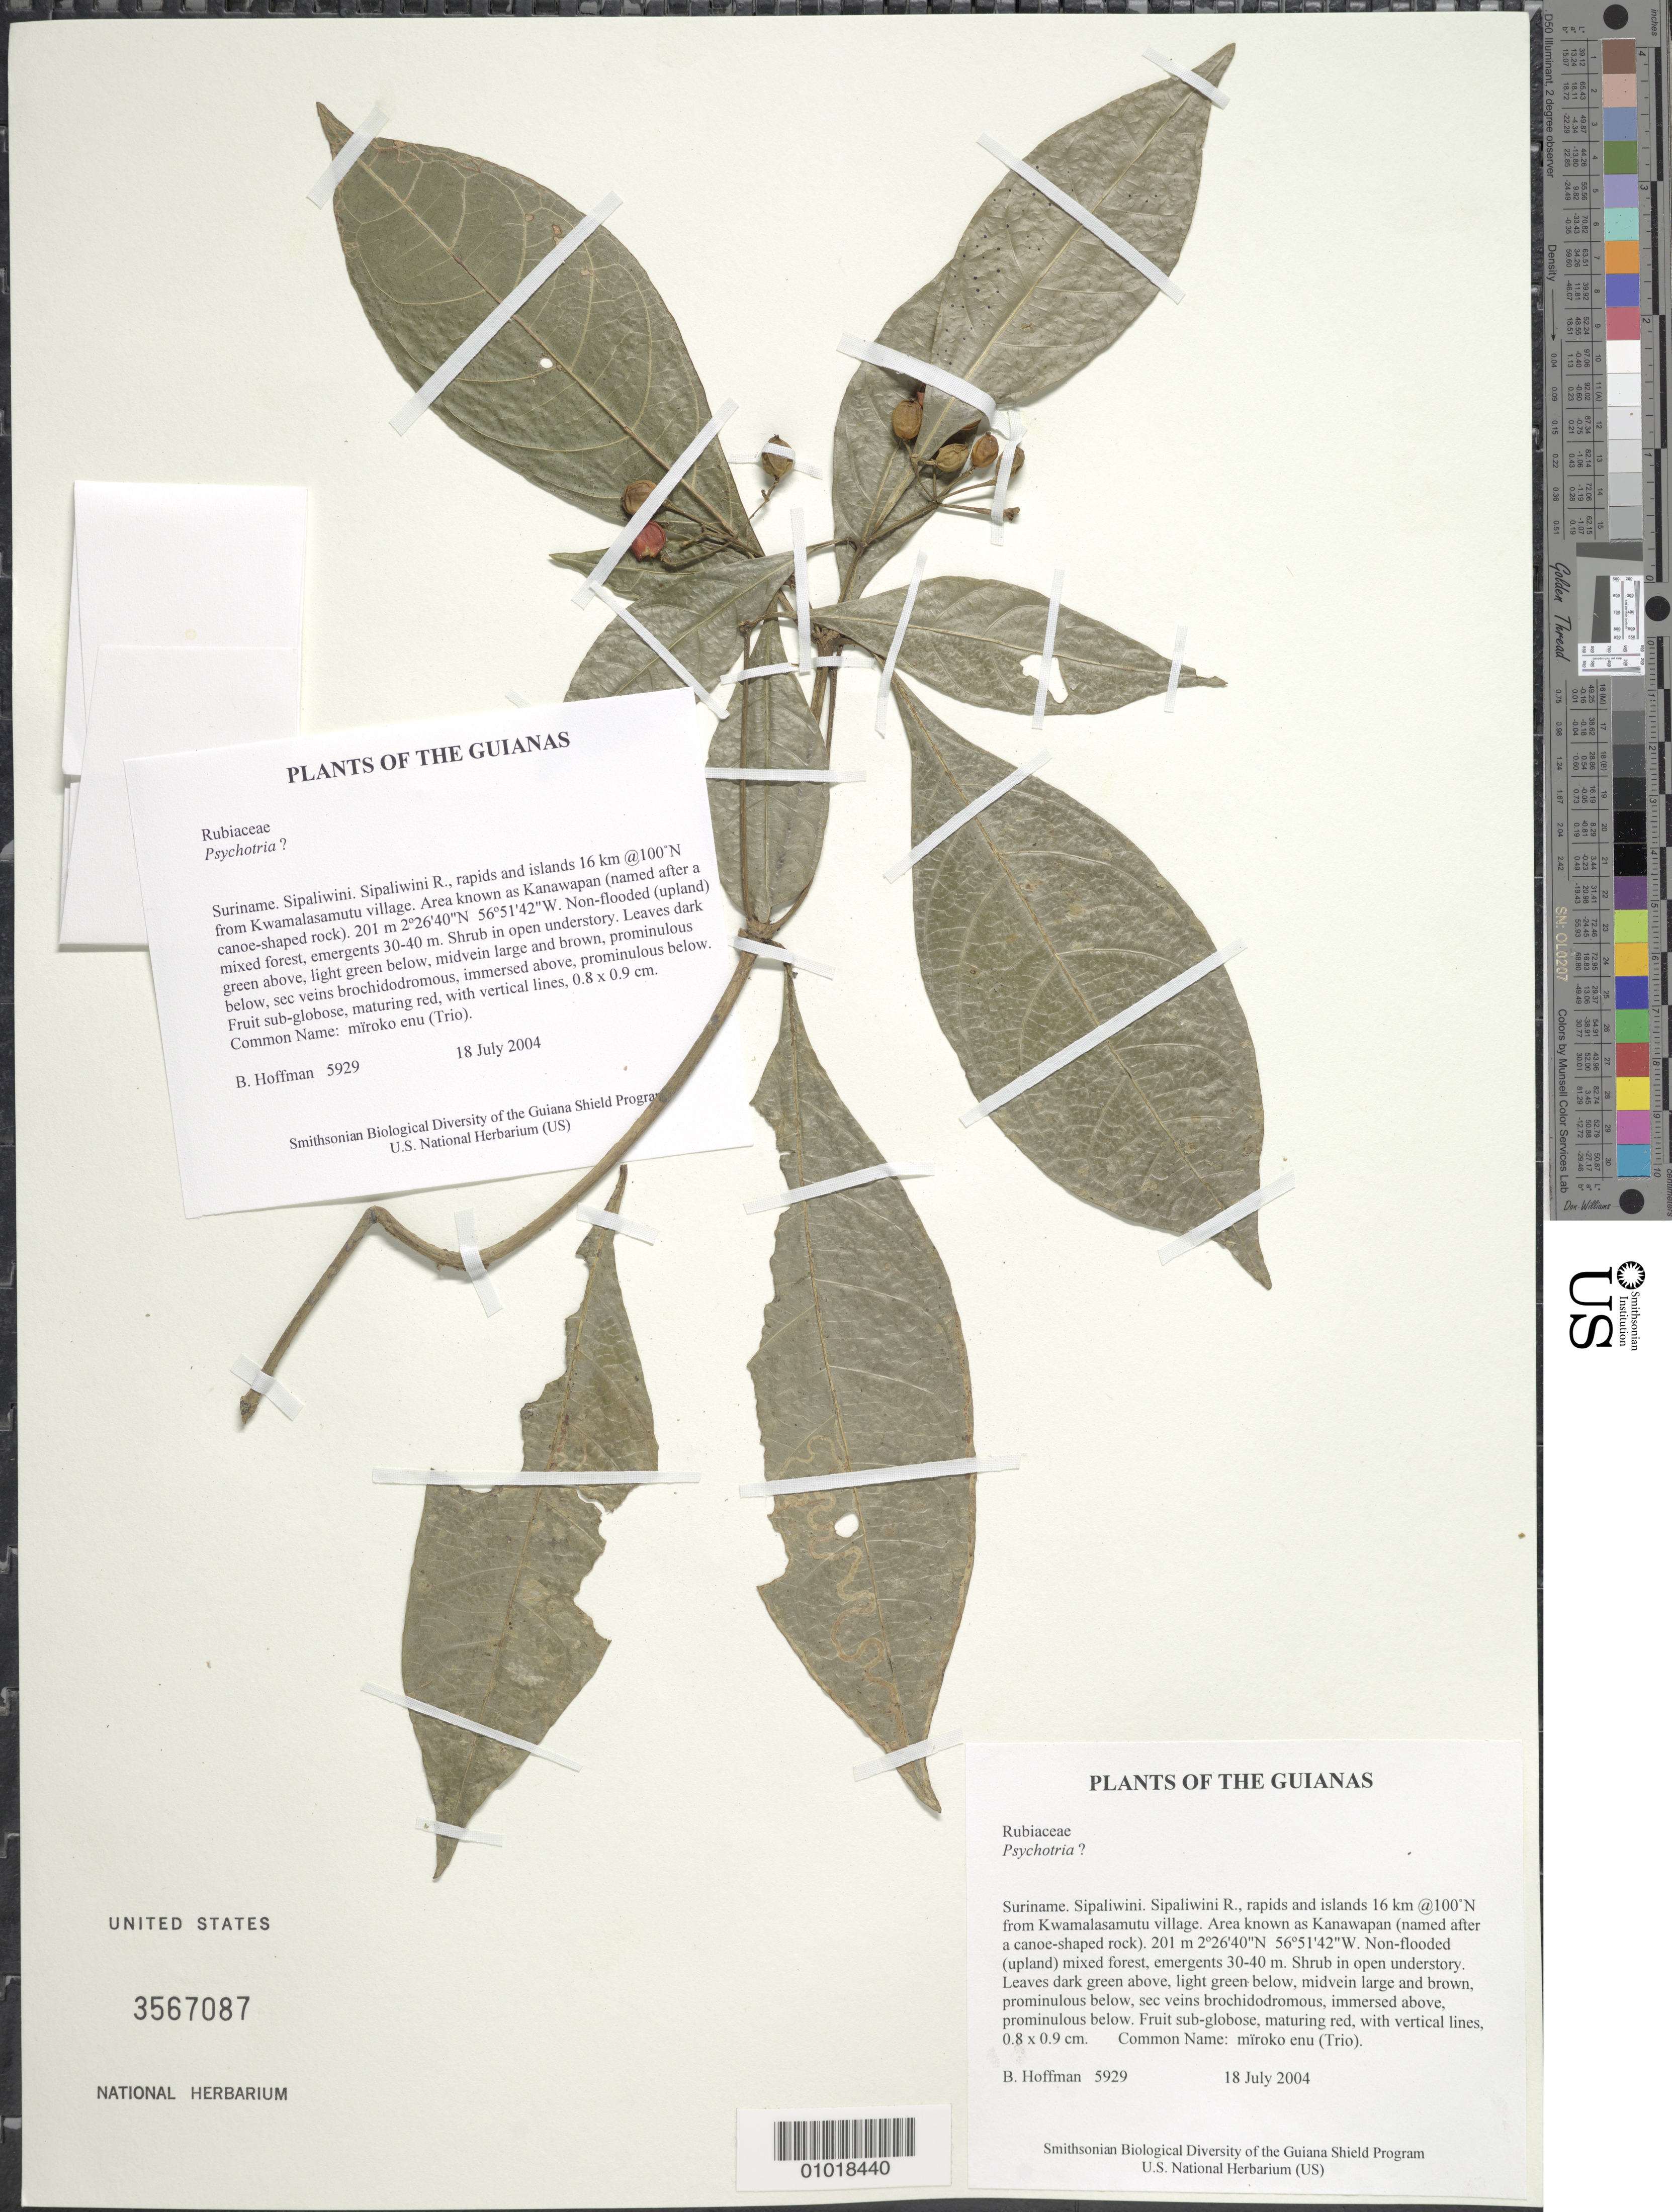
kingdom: Plantae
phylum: Tracheophyta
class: Magnoliopsida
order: Gentianales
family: Rubiaceae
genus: Psychotria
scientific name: Psychotria sp.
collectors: B. Hoffman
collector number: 5929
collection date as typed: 18 July 2004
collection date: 2004-07-18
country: Suriname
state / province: Sipaliwini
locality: Sipaliwini R., rapids and islands 16 km @100°N from Kwamalasamutu village. Area known as Kanawapan (named after a canoe-shaped rock)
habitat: Non-flooded (upland) mixed forest, emergents 30-40 m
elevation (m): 201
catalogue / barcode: US 3567087